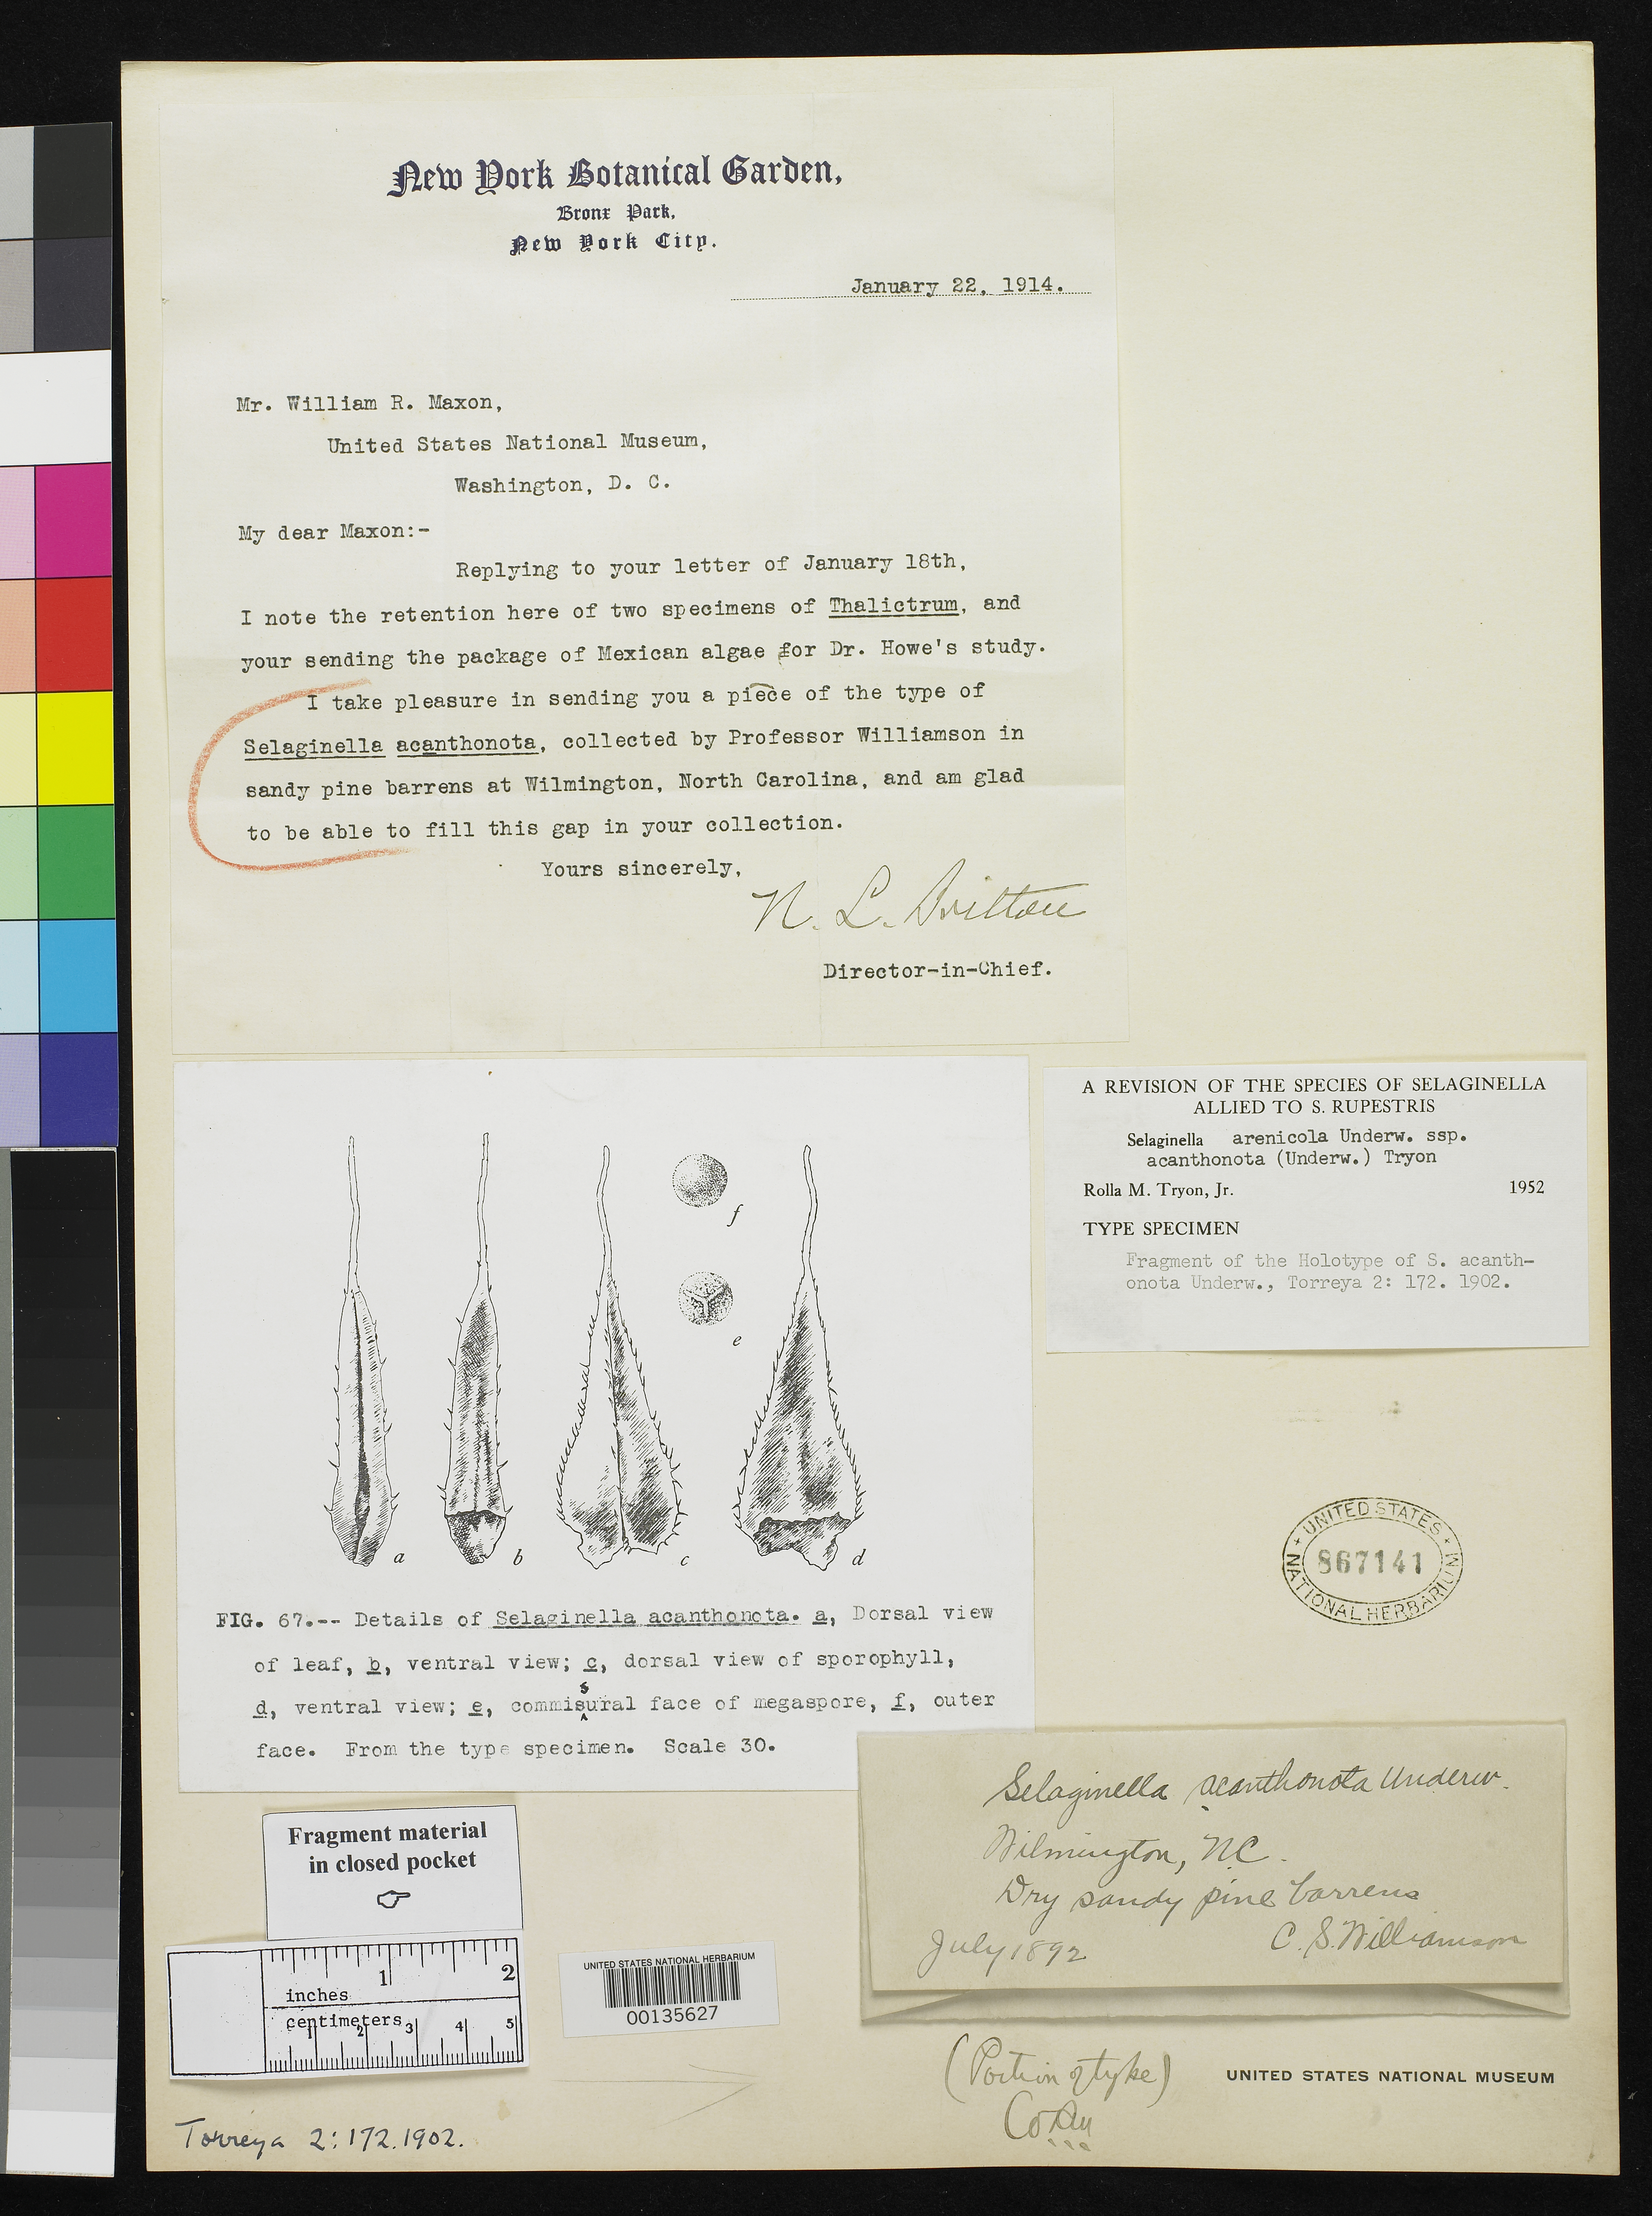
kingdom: Plantae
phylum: Tracheophyta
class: Lycopodiopsida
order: Selaginellales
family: Selaginellaceae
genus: Selaginella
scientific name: Selaginella acanthonota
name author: Underw.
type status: Isosyntype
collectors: C. Williamson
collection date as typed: Jul 1892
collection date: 1892-07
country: United States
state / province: North Carolina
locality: Wilmington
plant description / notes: Letter, sketches, and fragmentary material of type specimen ex herb. NYBG. Protologue, "Growing in sand along the coast and near it, North Carolina. A small fragmental specimen of this species was collected many years ago by Mr. Curtis and is in the Torrey herbarium; more abundant material was collected during the summer of 1899 in pine barrens near Wilmington, by Professor C.L. Williamson and has been grown in the conservatories of the New York Botanical Garden." [Note that the US specimen is dated July 1892; possibly mis-dated (or date mis-cited in protologue?), and possibly made from cultivated material?]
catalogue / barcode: US 867141